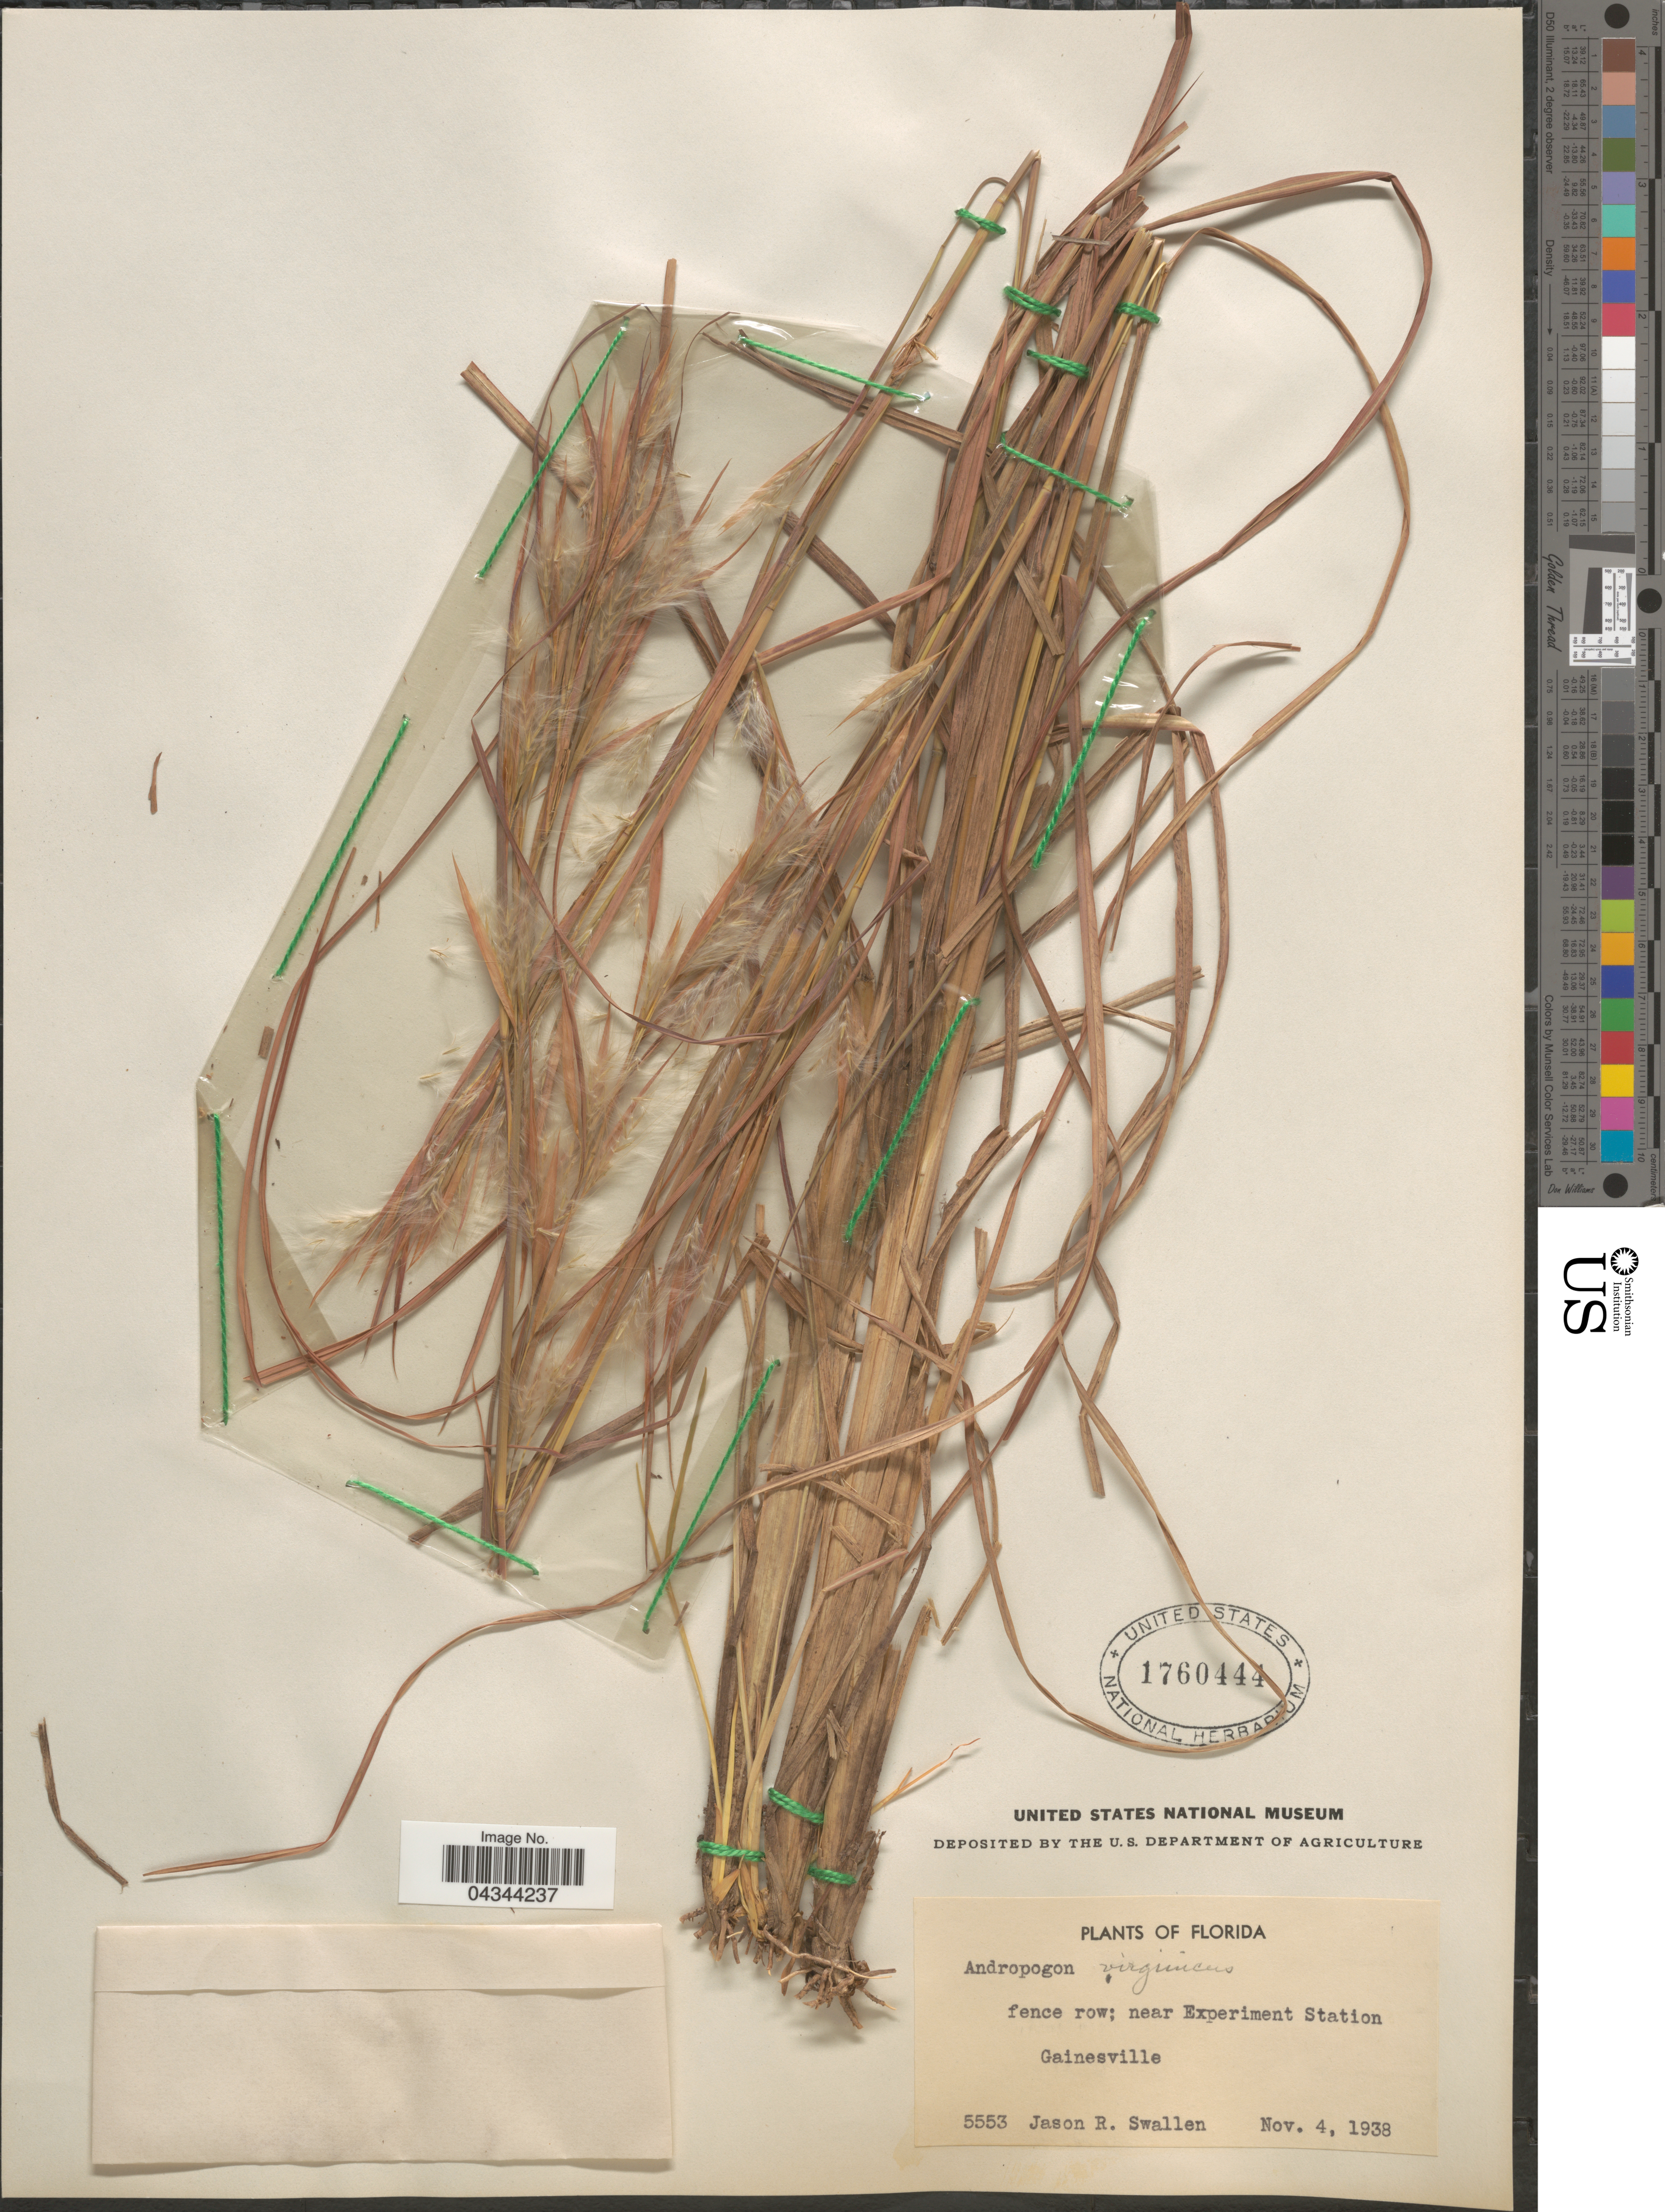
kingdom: Plantae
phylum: Tracheophyta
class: Liliopsida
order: Poales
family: Poaceae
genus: Andropogon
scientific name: Andropogon virginicus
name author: L.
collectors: J. R. Swallen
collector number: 5553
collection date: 1938-11-04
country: United States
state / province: Florida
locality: Near Experiment Station. Gainesville.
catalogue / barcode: US 1760444